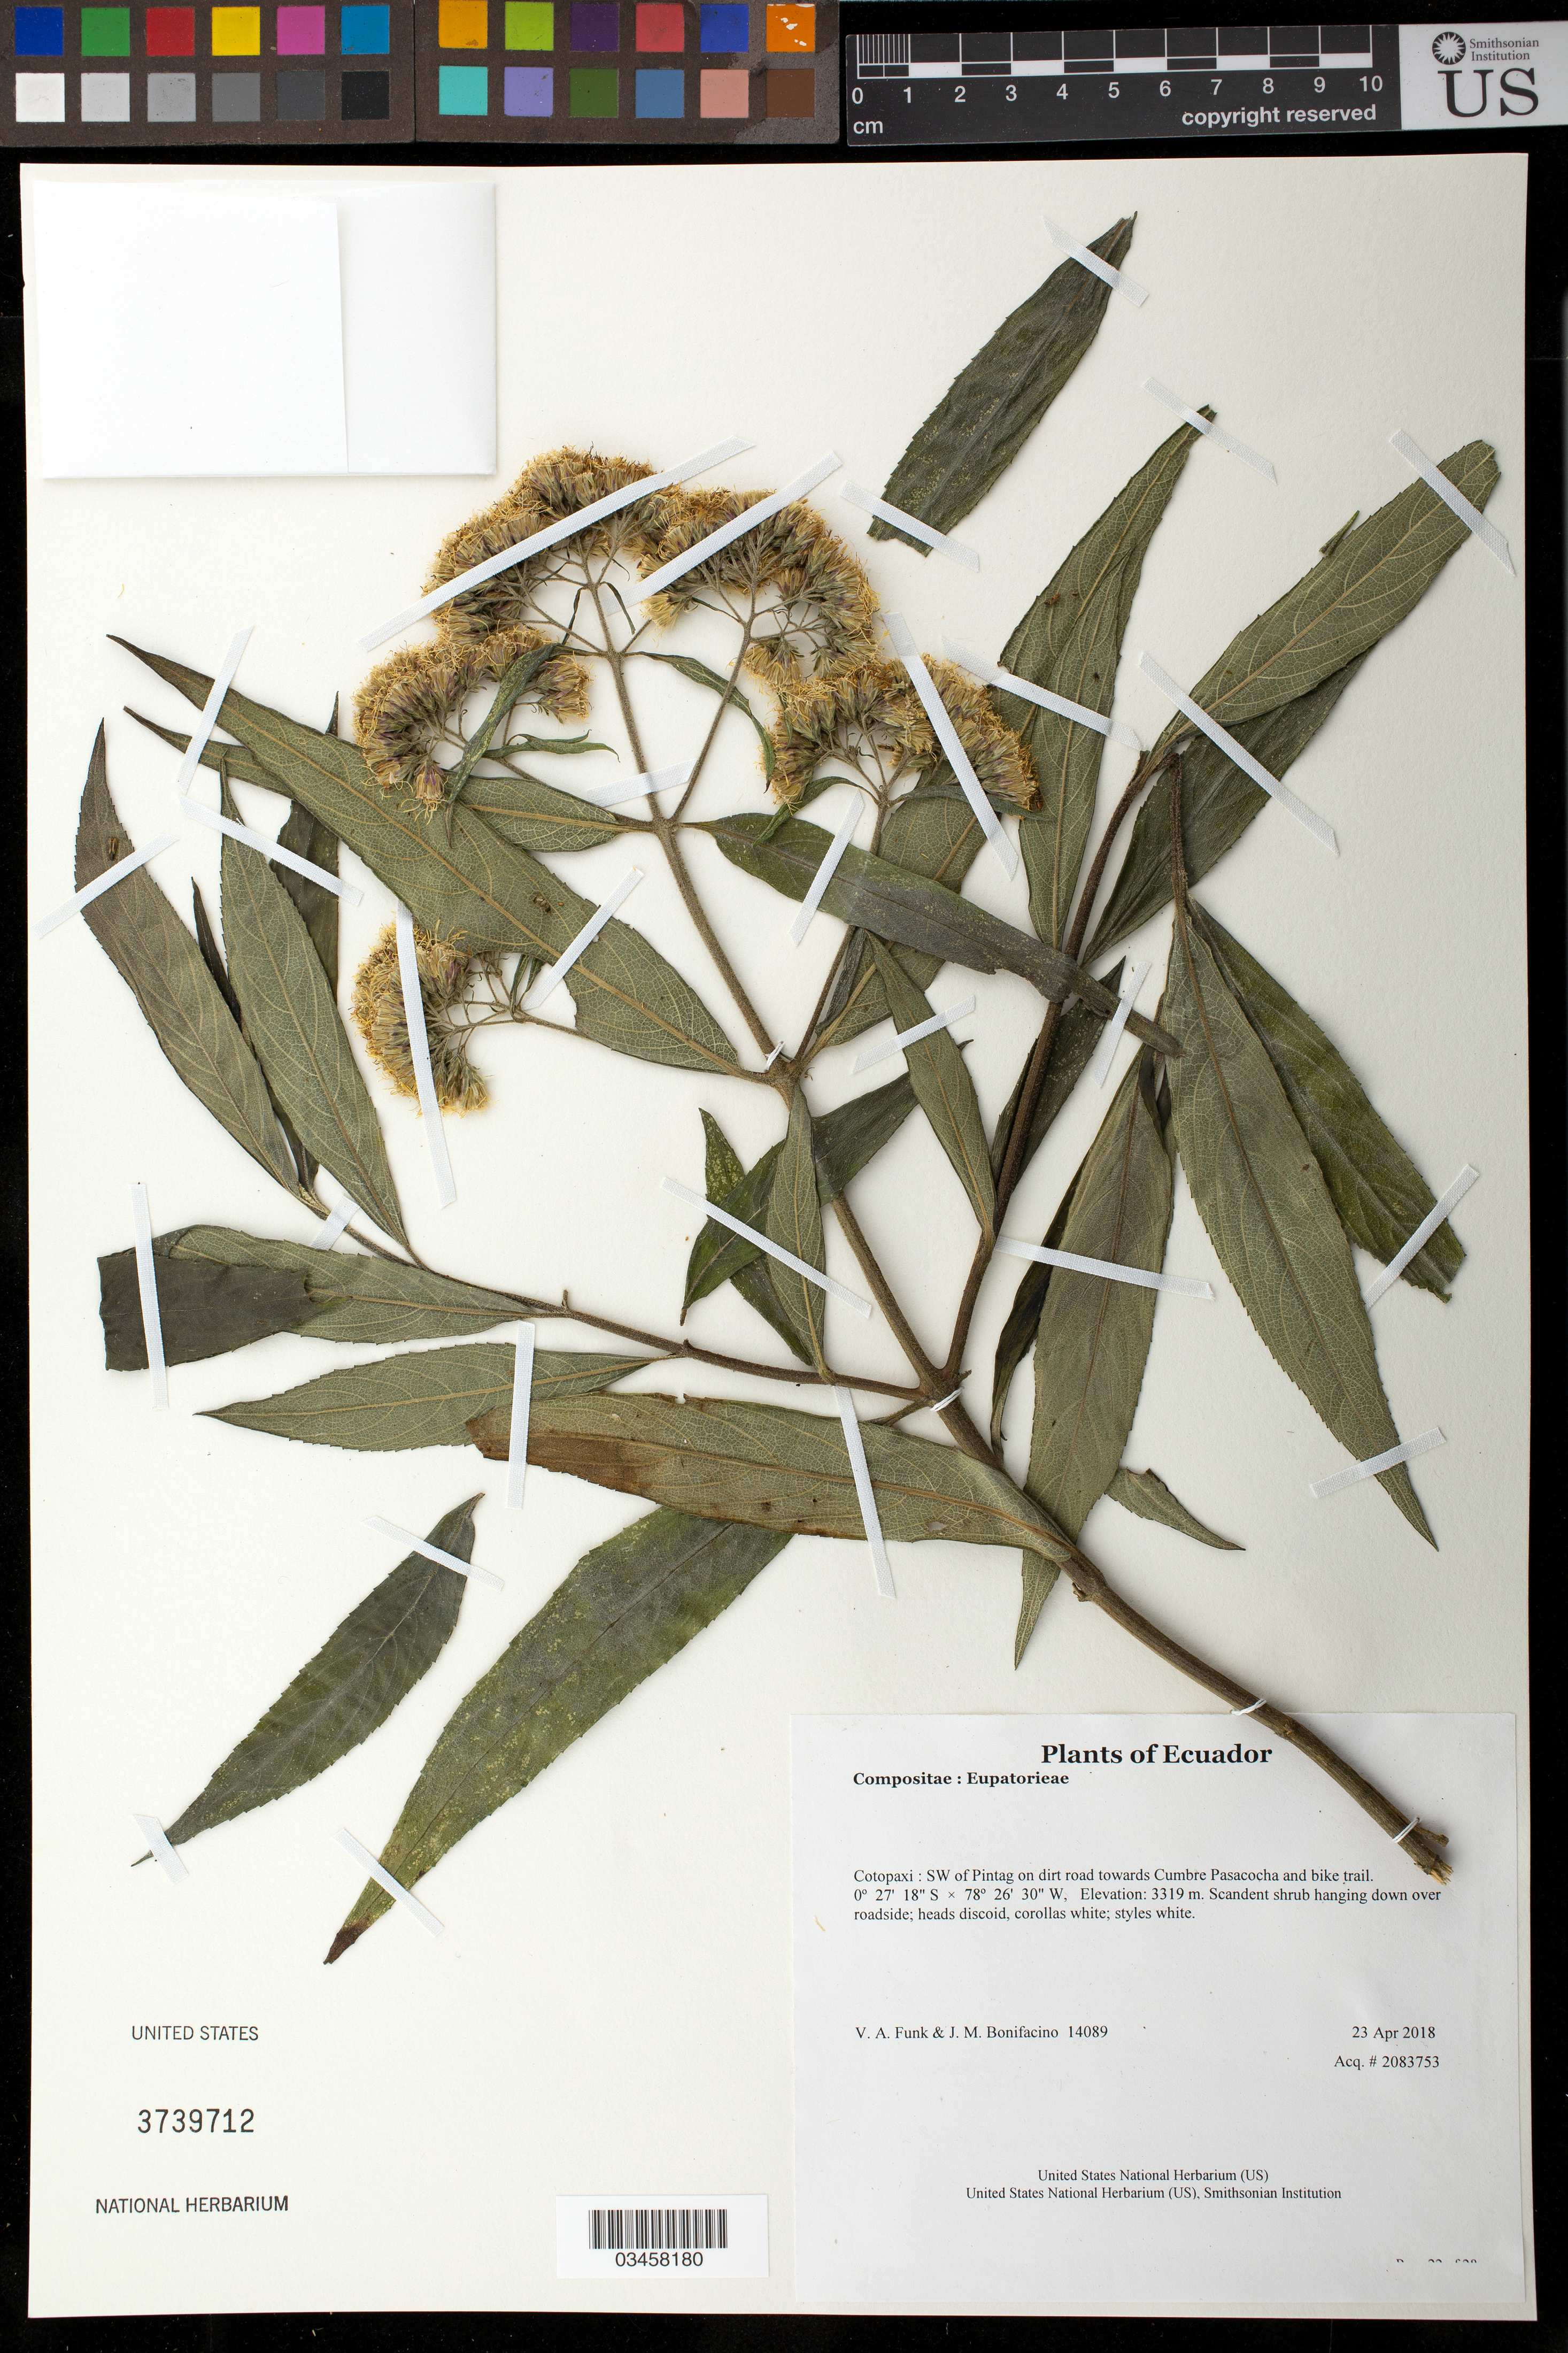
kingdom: Plantae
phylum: Tracheophyta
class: Magnoliopsida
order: Asterales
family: Asteraceae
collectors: V. Funk & M. Bonifacino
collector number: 14089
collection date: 2018-04-23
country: Ecuador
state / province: Cotopaxi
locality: SW of Pintag on dirt road towards Cumbre Pasacocha and bike trail.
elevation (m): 3319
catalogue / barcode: US 3739712